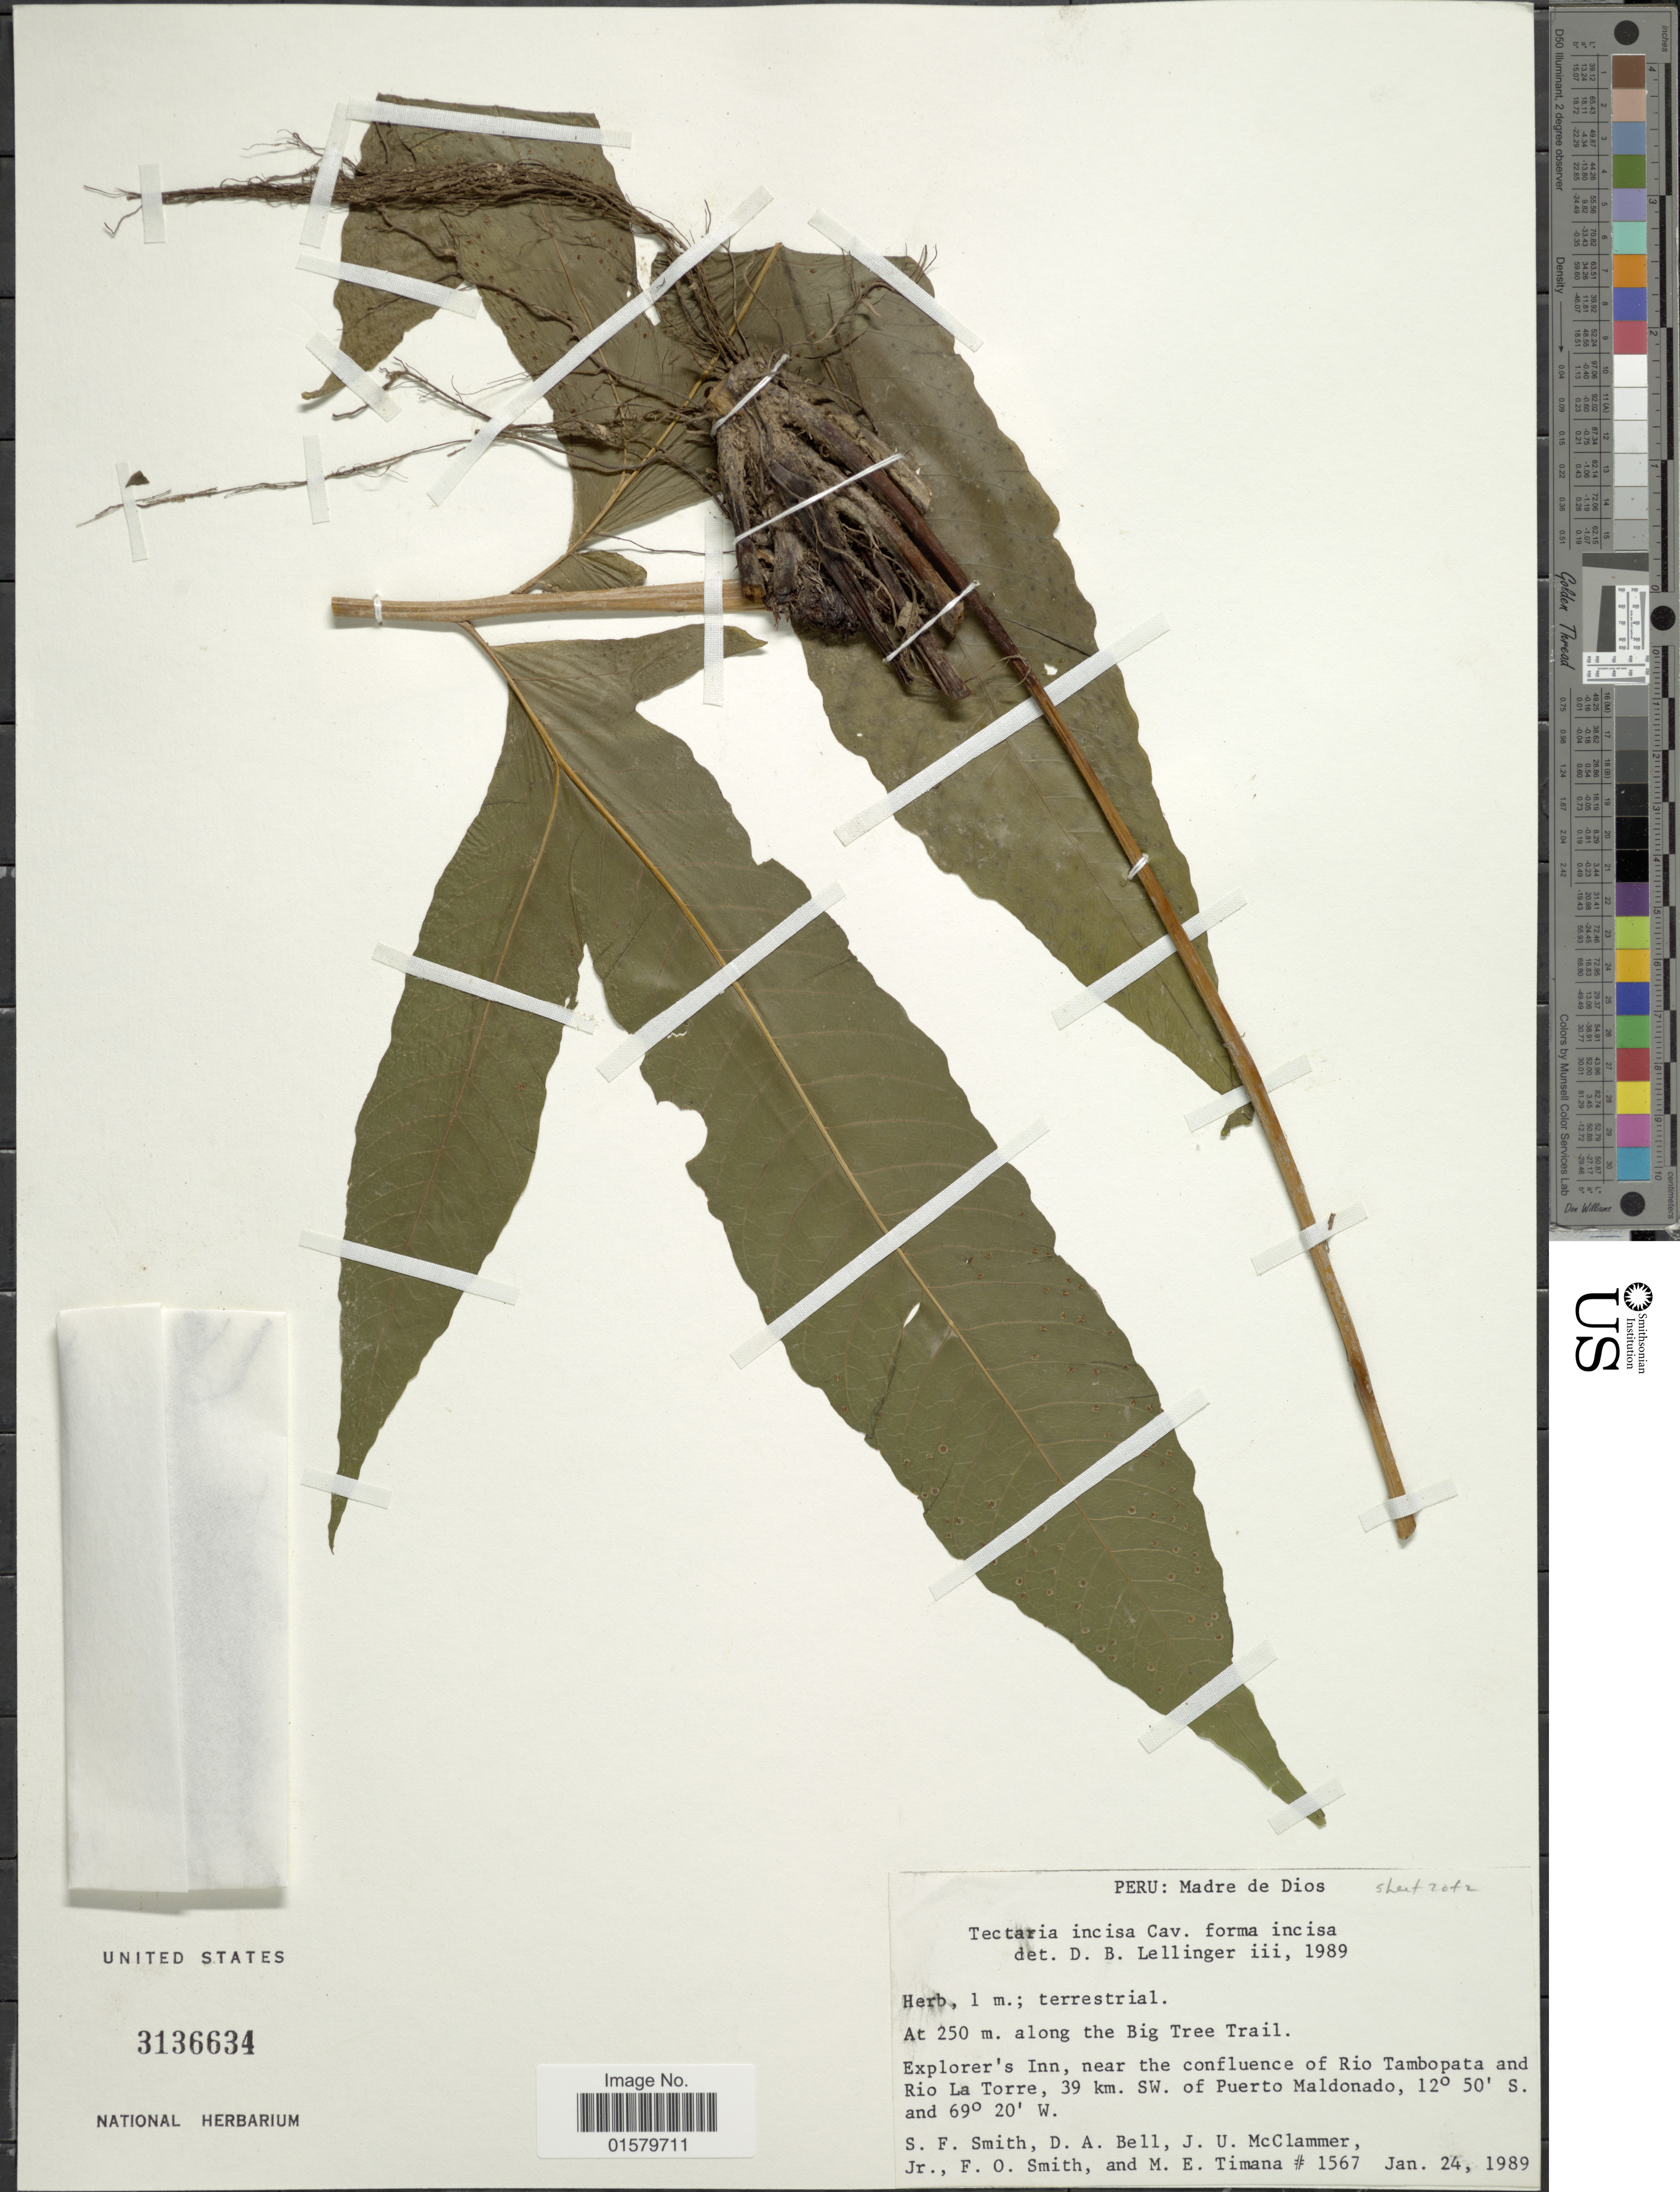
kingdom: Plantae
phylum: Tracheophyta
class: Polypodiopsida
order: Polypodiales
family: Tectariaceae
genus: Tectaria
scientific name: Tectaria incisa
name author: Cav.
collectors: S.F. Smith, D. A. Bell, J. McClammer Jr. & F. Smith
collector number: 1567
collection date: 1989-01-24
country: Peru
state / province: Madre de Dios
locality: Along the Big Tree Trail, Explorer's Inn, near the confluence of Rio Tambopata and Rio La Torre, 39 km. SW. of PUerto Maldonado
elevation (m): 250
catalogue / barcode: US 3136634